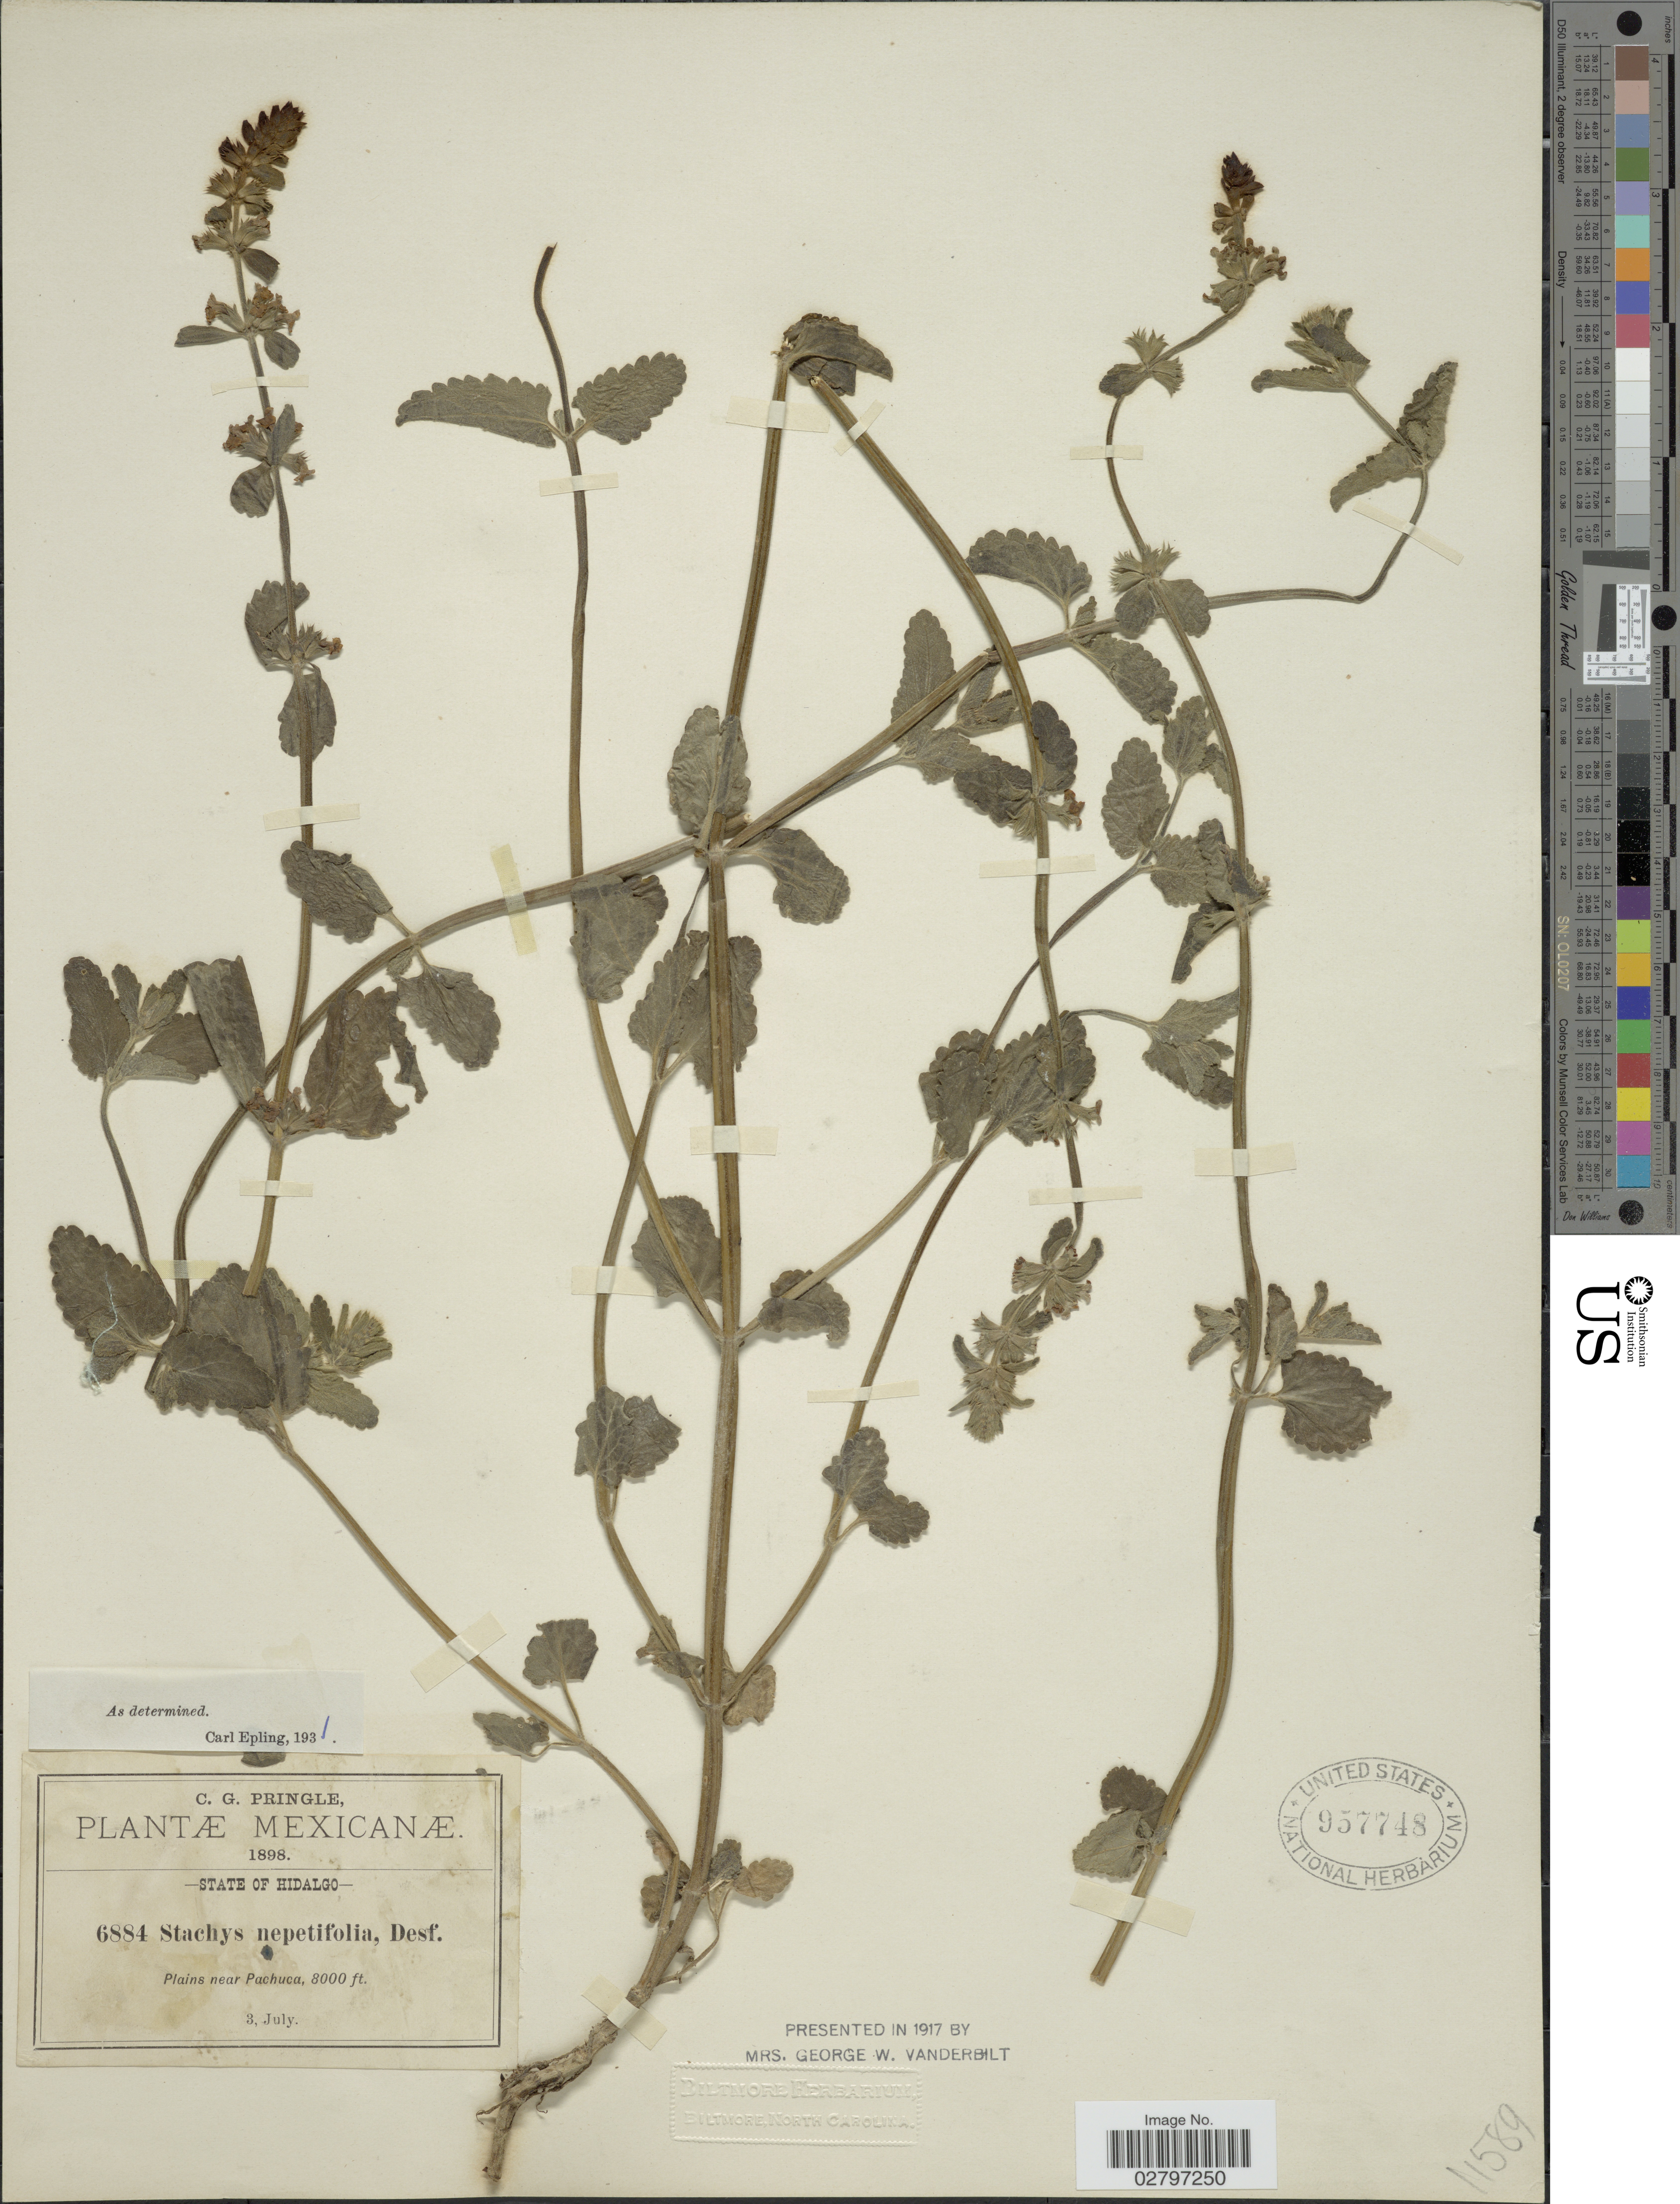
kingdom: Plantae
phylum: Tracheophyta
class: Magnoliopsida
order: Lamiales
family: Lamiaceae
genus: Stachys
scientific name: Stachys nepetifolia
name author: Desf.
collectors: C. G. Pringle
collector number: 6884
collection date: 1898-07-03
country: Mexico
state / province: Hidalgo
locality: Plains near Pachuca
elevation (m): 2438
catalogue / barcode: US 957748